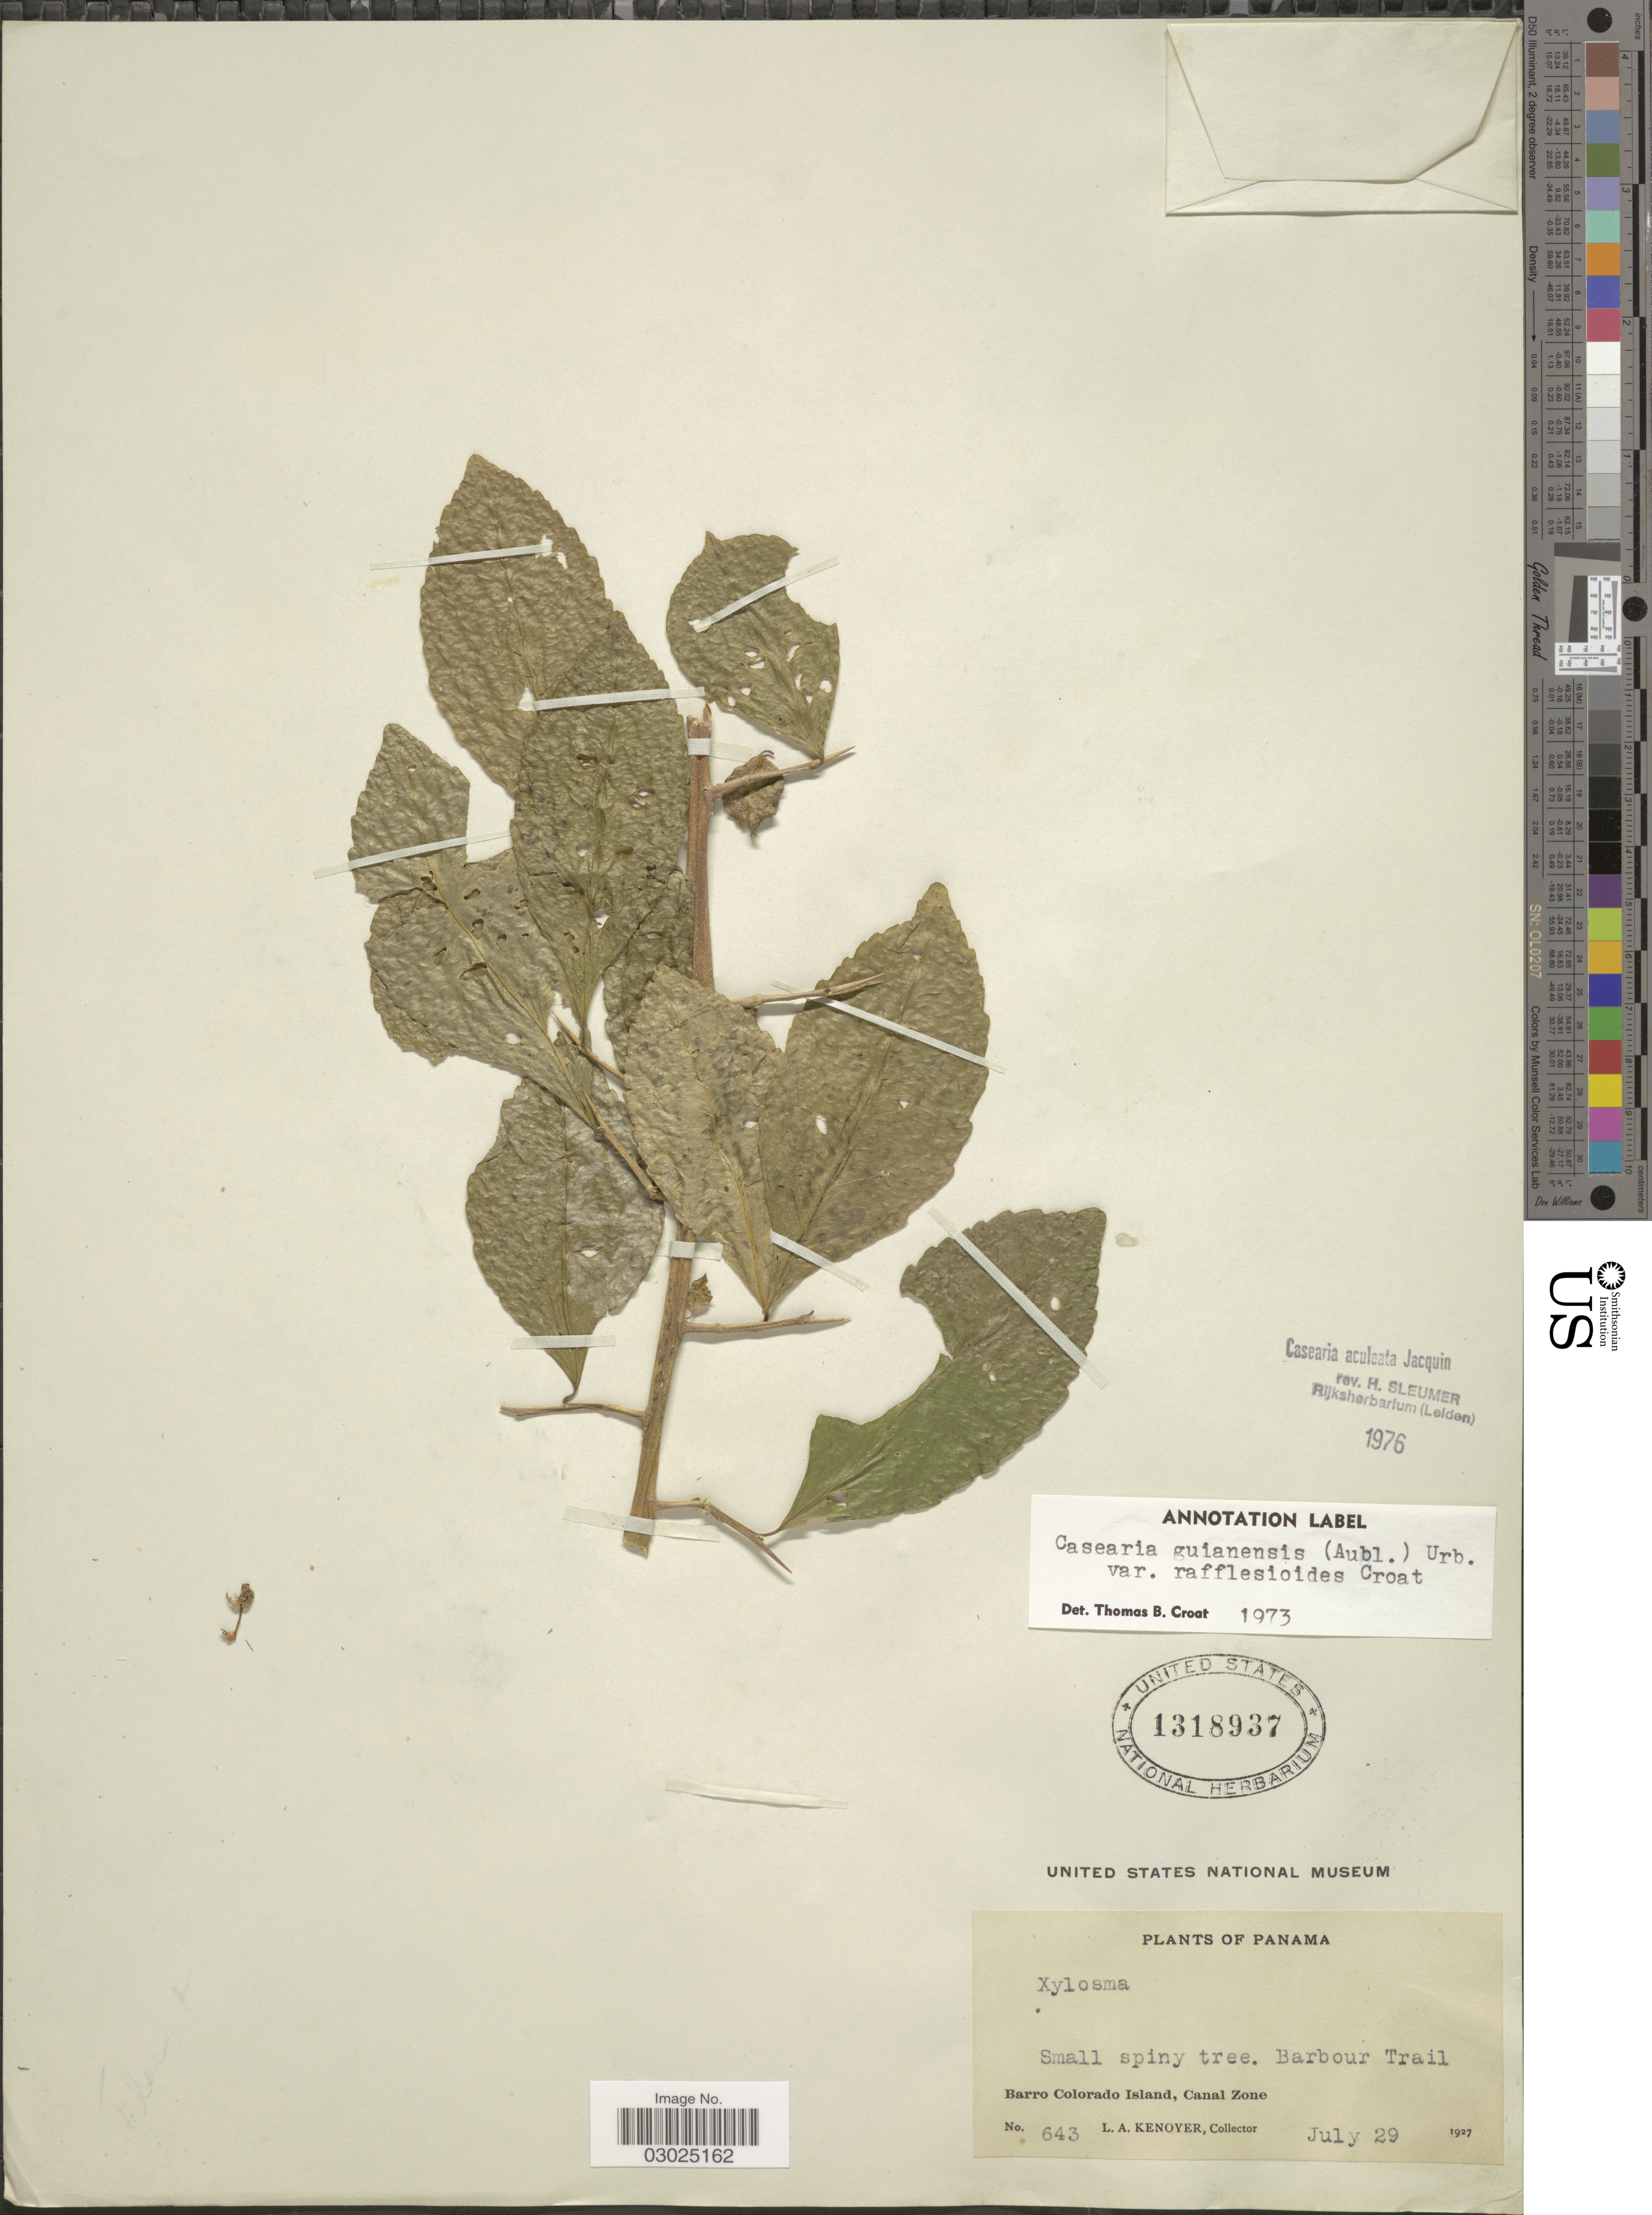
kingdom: Plantae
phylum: Tracheophyta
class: Magnoliopsida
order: Malpighiales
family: Salicaceae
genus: Casearia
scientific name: Casearia aculeata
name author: Jacq.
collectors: L. A. Kenoyer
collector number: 643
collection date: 1927-07-29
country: Panama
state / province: Panamá Oeste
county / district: Canal Zone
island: Barro Colorado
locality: Barbour Trail. Barro Colorado Island, Canal Zone.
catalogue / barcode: US 1318937